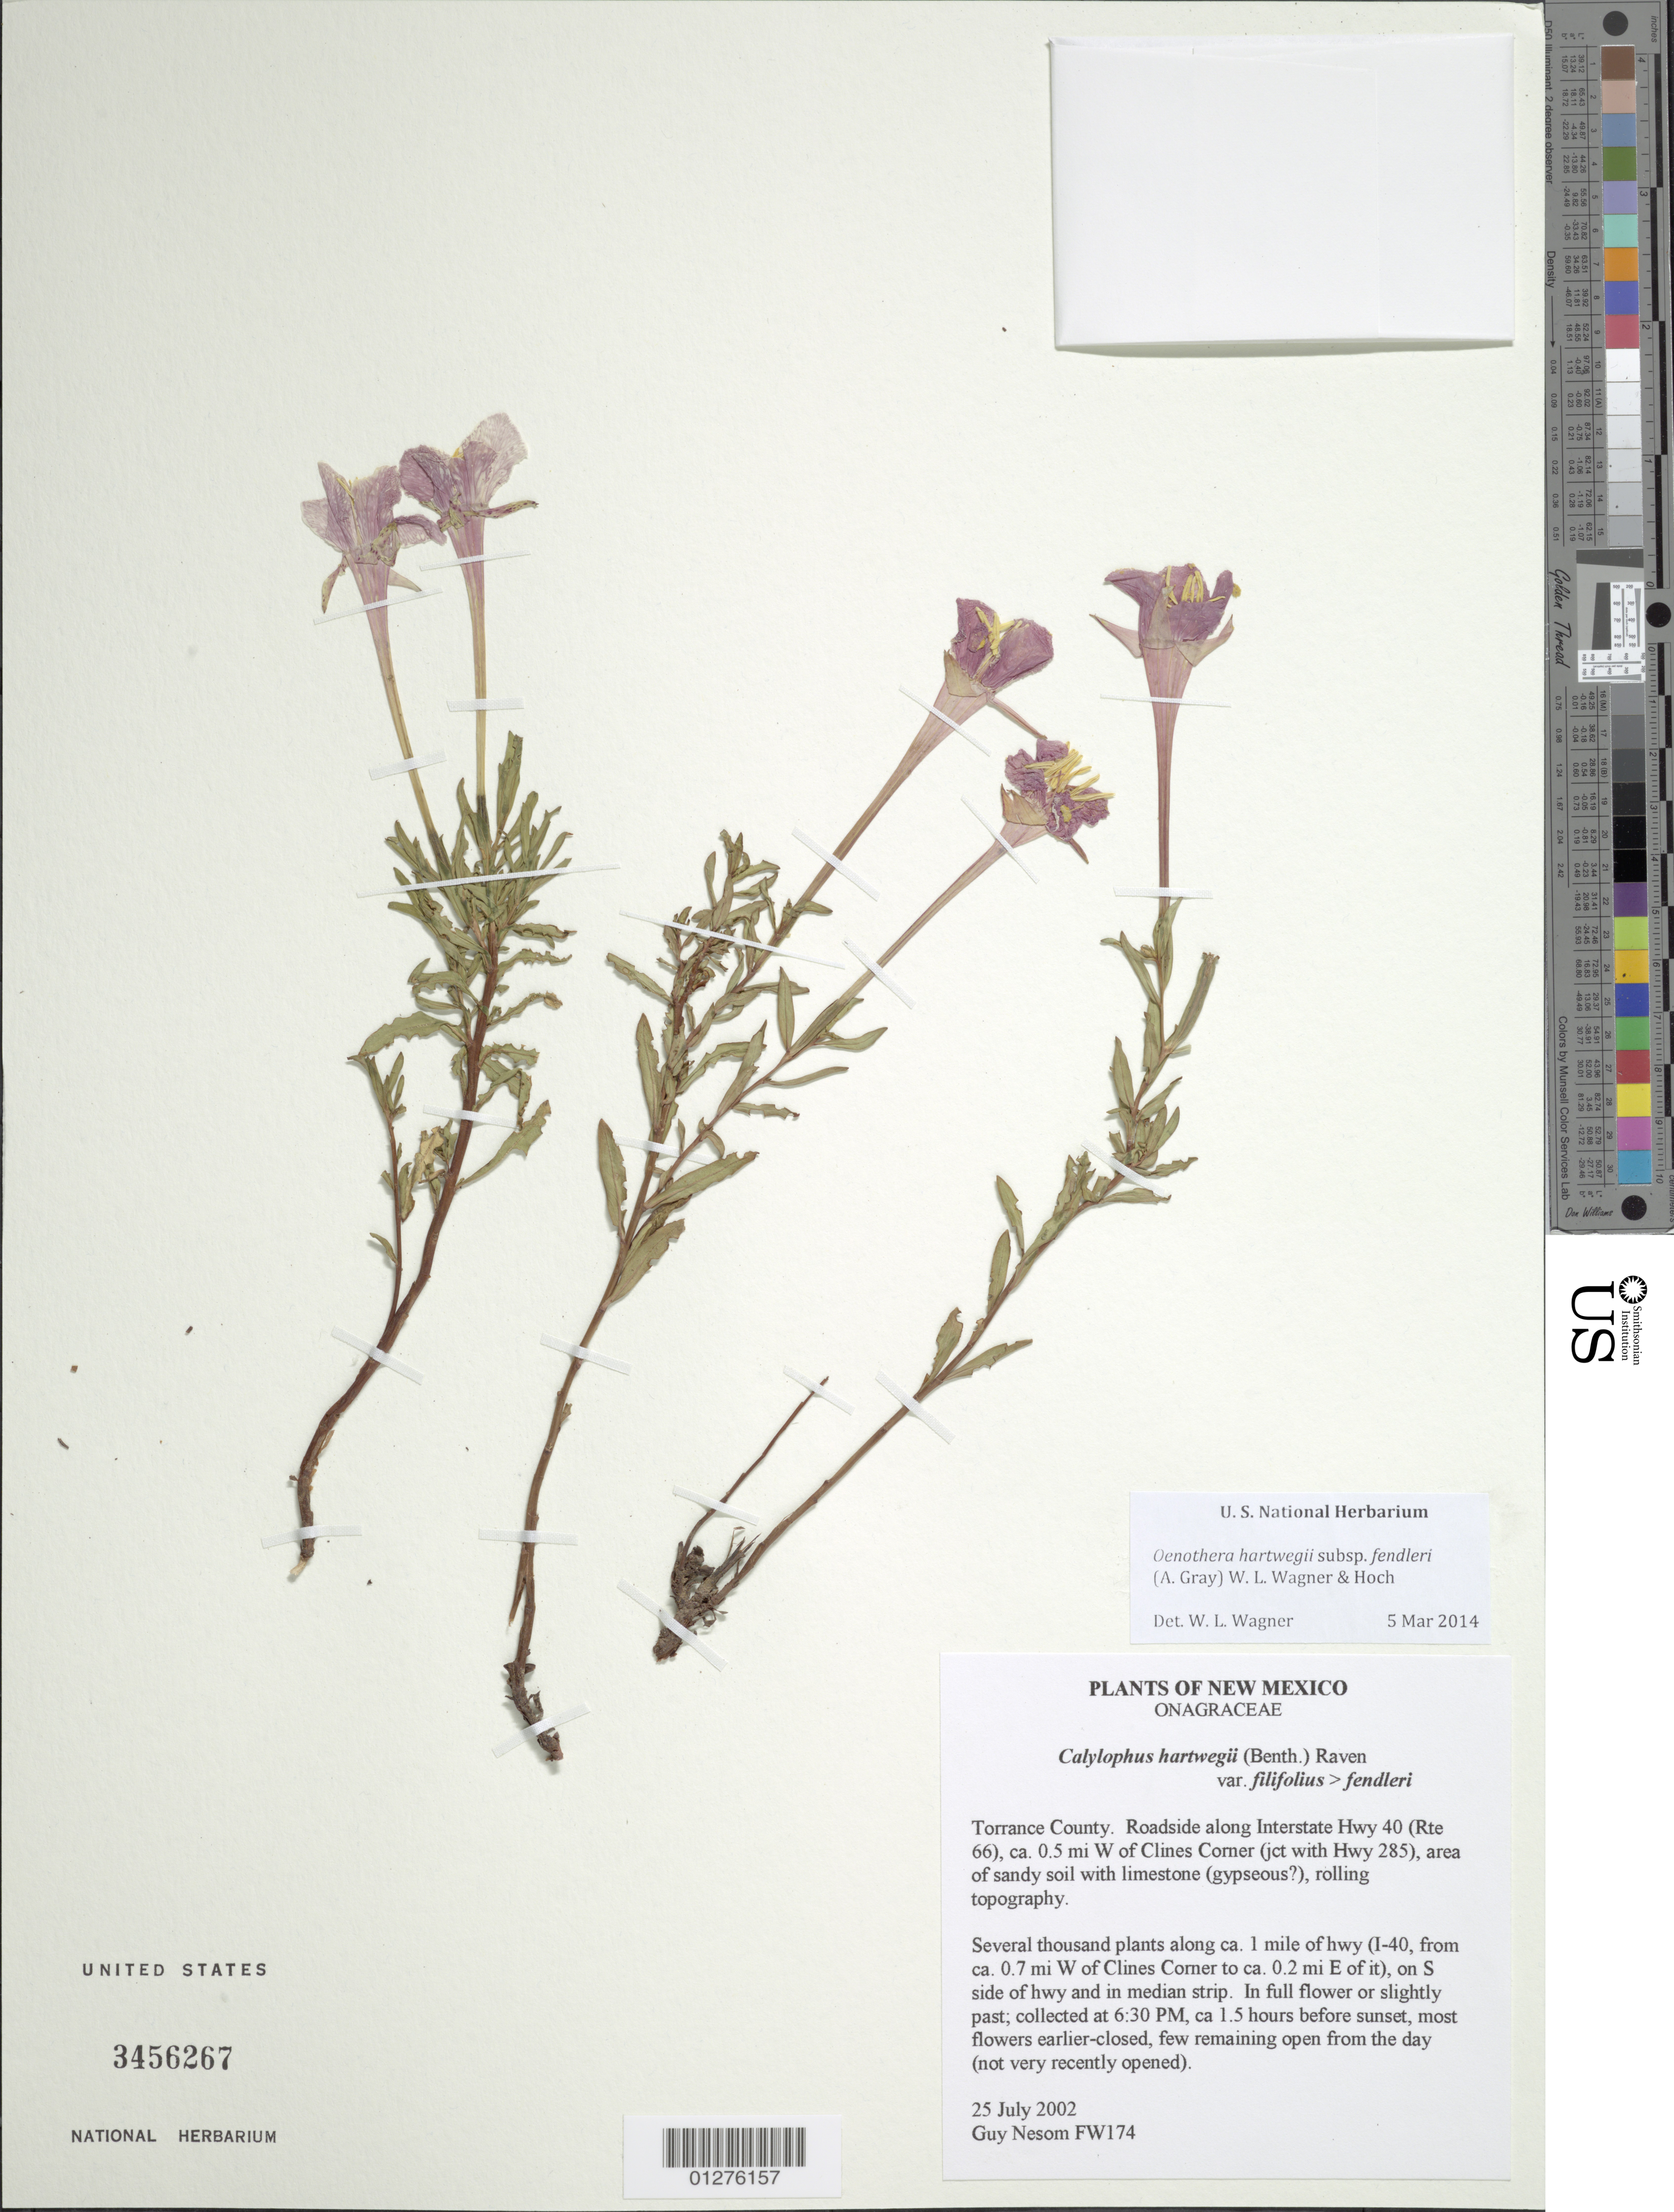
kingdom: Plantae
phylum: Tracheophyta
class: Magnoliopsida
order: Myrtales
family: Onagraceae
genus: Oenothera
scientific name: Oenothera hartwegii subsp. fendleri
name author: (A. Gray) W.L. Wagner & Hoch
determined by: Wagner, W. L., (BOT), Smithsonian Institution - National Museum of Natural History (UNITED STATES)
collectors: G. Nesom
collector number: FW174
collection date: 2002-07-25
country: United States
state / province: New Mexico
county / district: Torrance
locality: Along Interstate Hwy 40 (Rte 66), ca. 0.5 mi W of Clines Corner (jct with Hwy 285).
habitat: Area of sandy soil with limestone.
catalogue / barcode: US 3456267